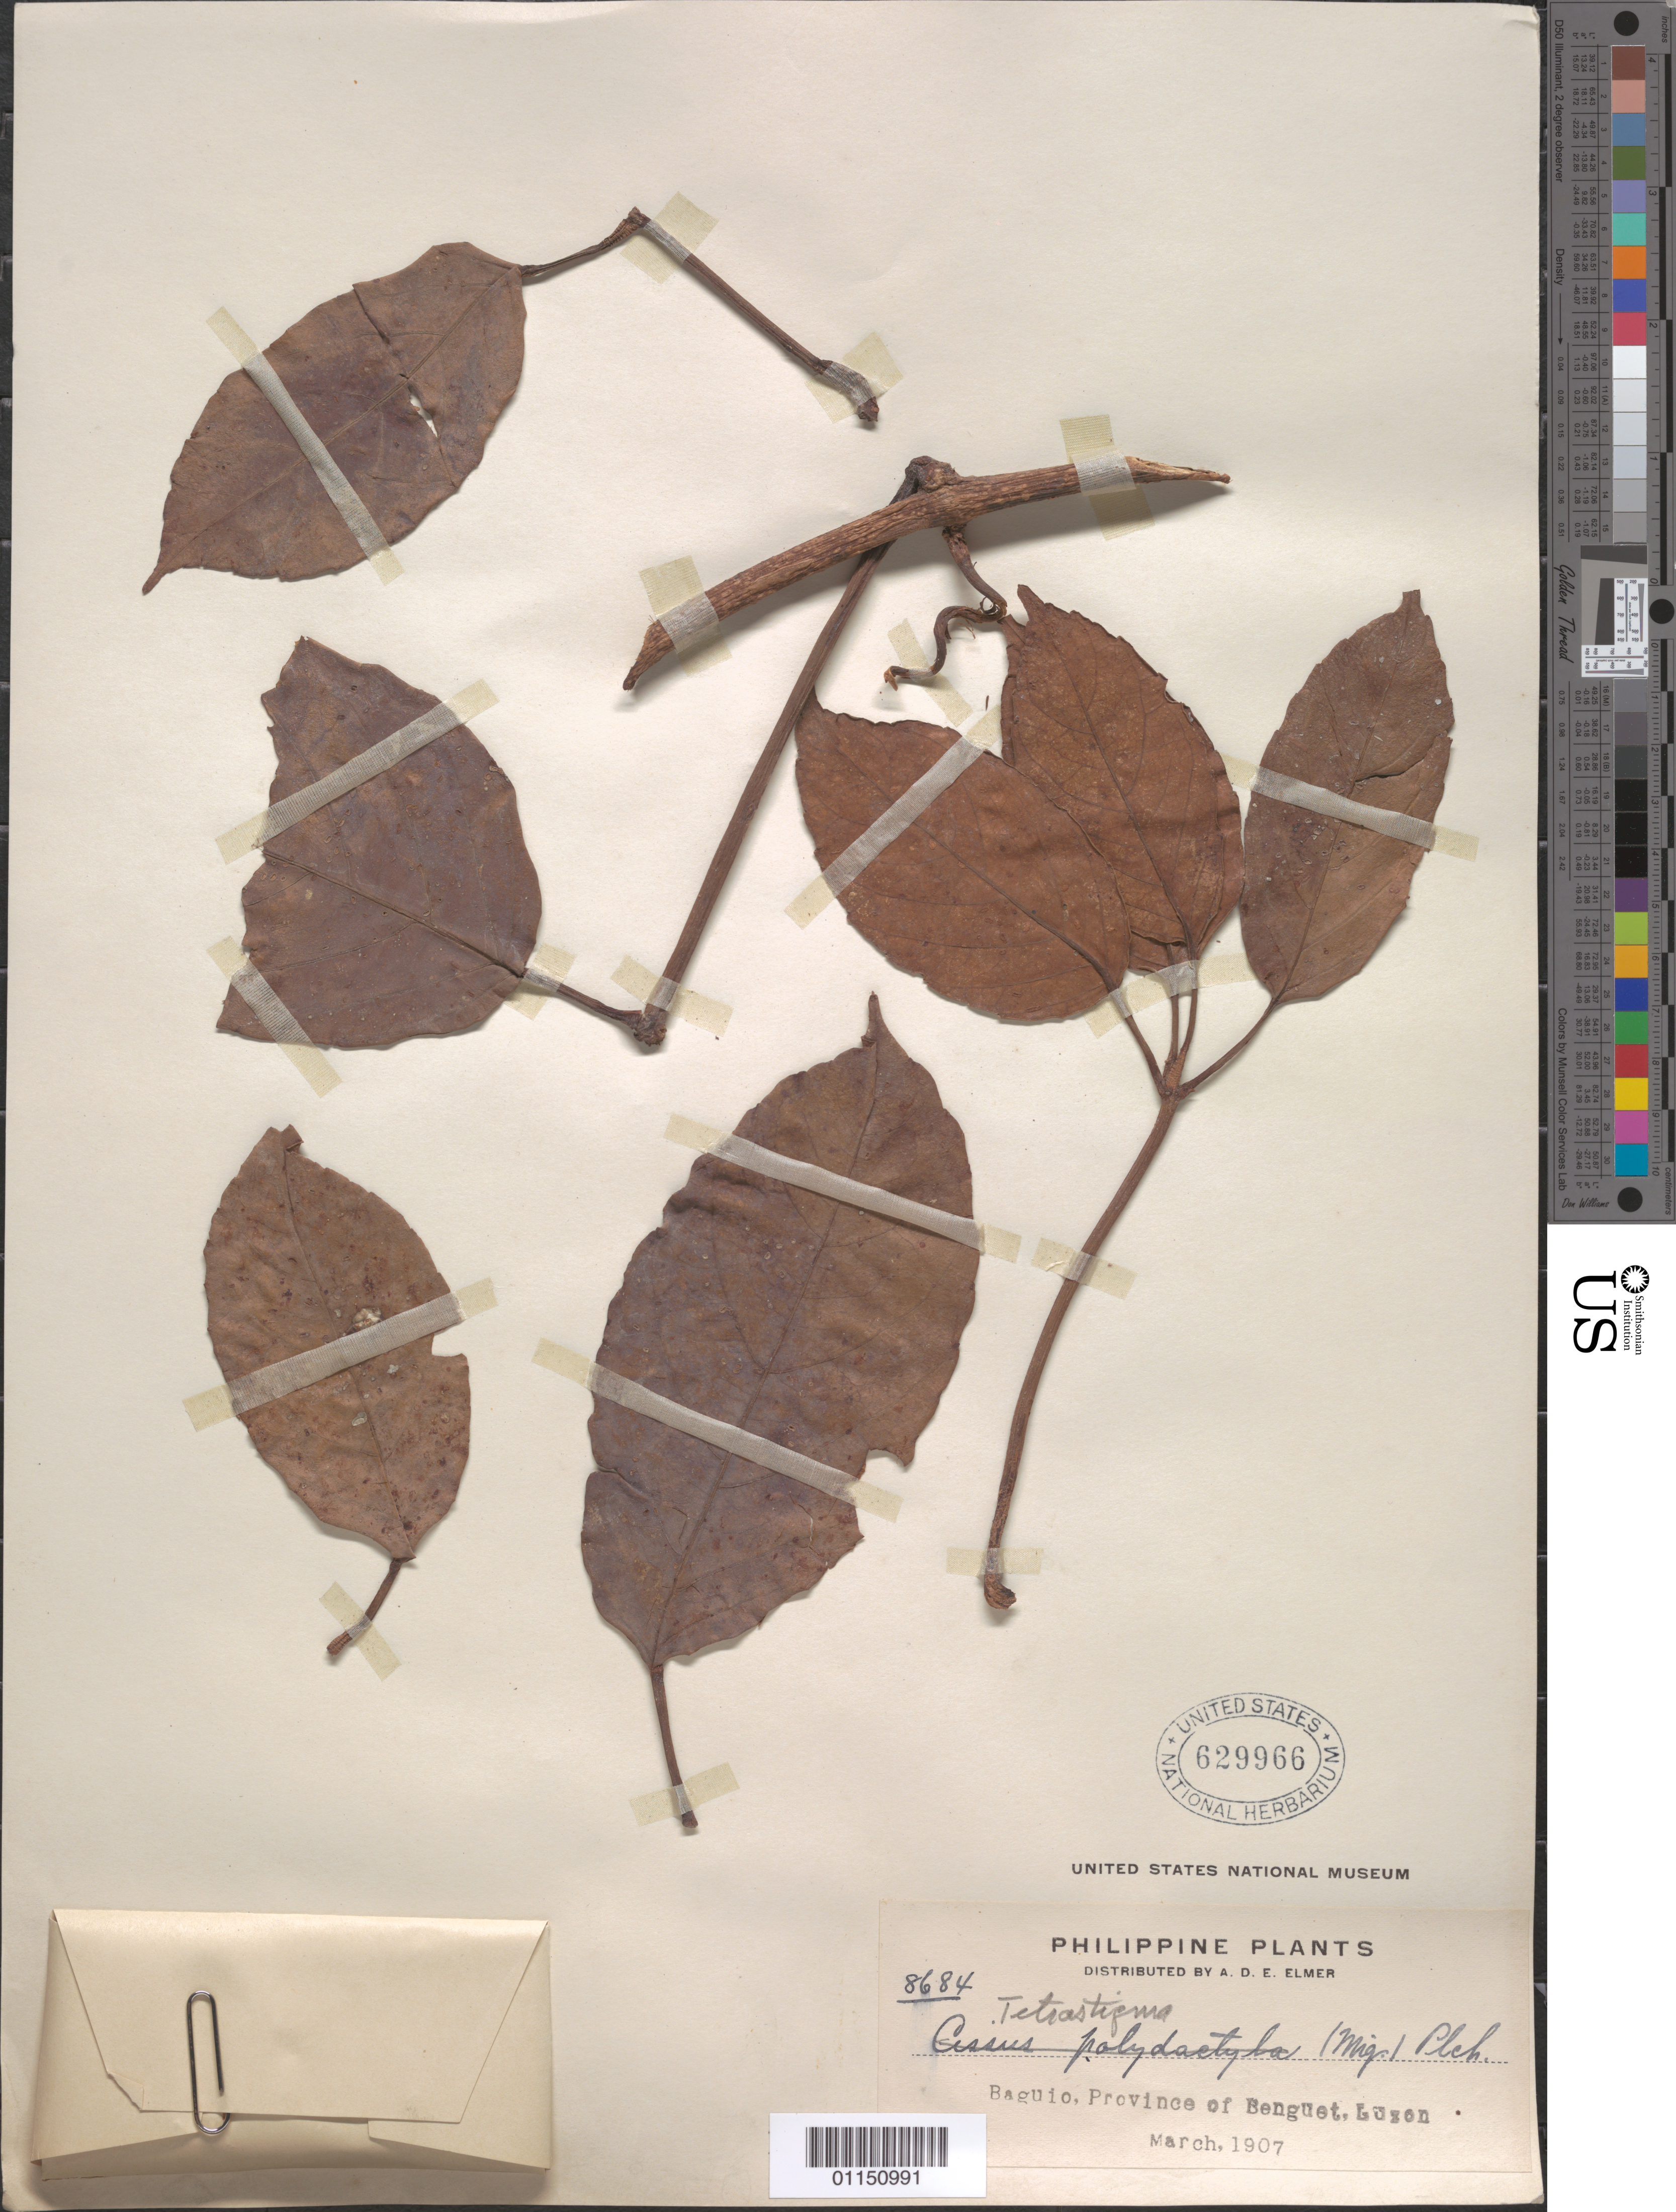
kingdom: Plantae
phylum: Tracheophyta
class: Magnoliopsida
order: Vitales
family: Vitaceae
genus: Tetrastigma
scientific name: Tetrastigma sp.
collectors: A. D. E. Elmer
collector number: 8684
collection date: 1907-03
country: Philippines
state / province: Cordillera (Administrative Region)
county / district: Benguet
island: Luzon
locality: Baguio.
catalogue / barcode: US 629966